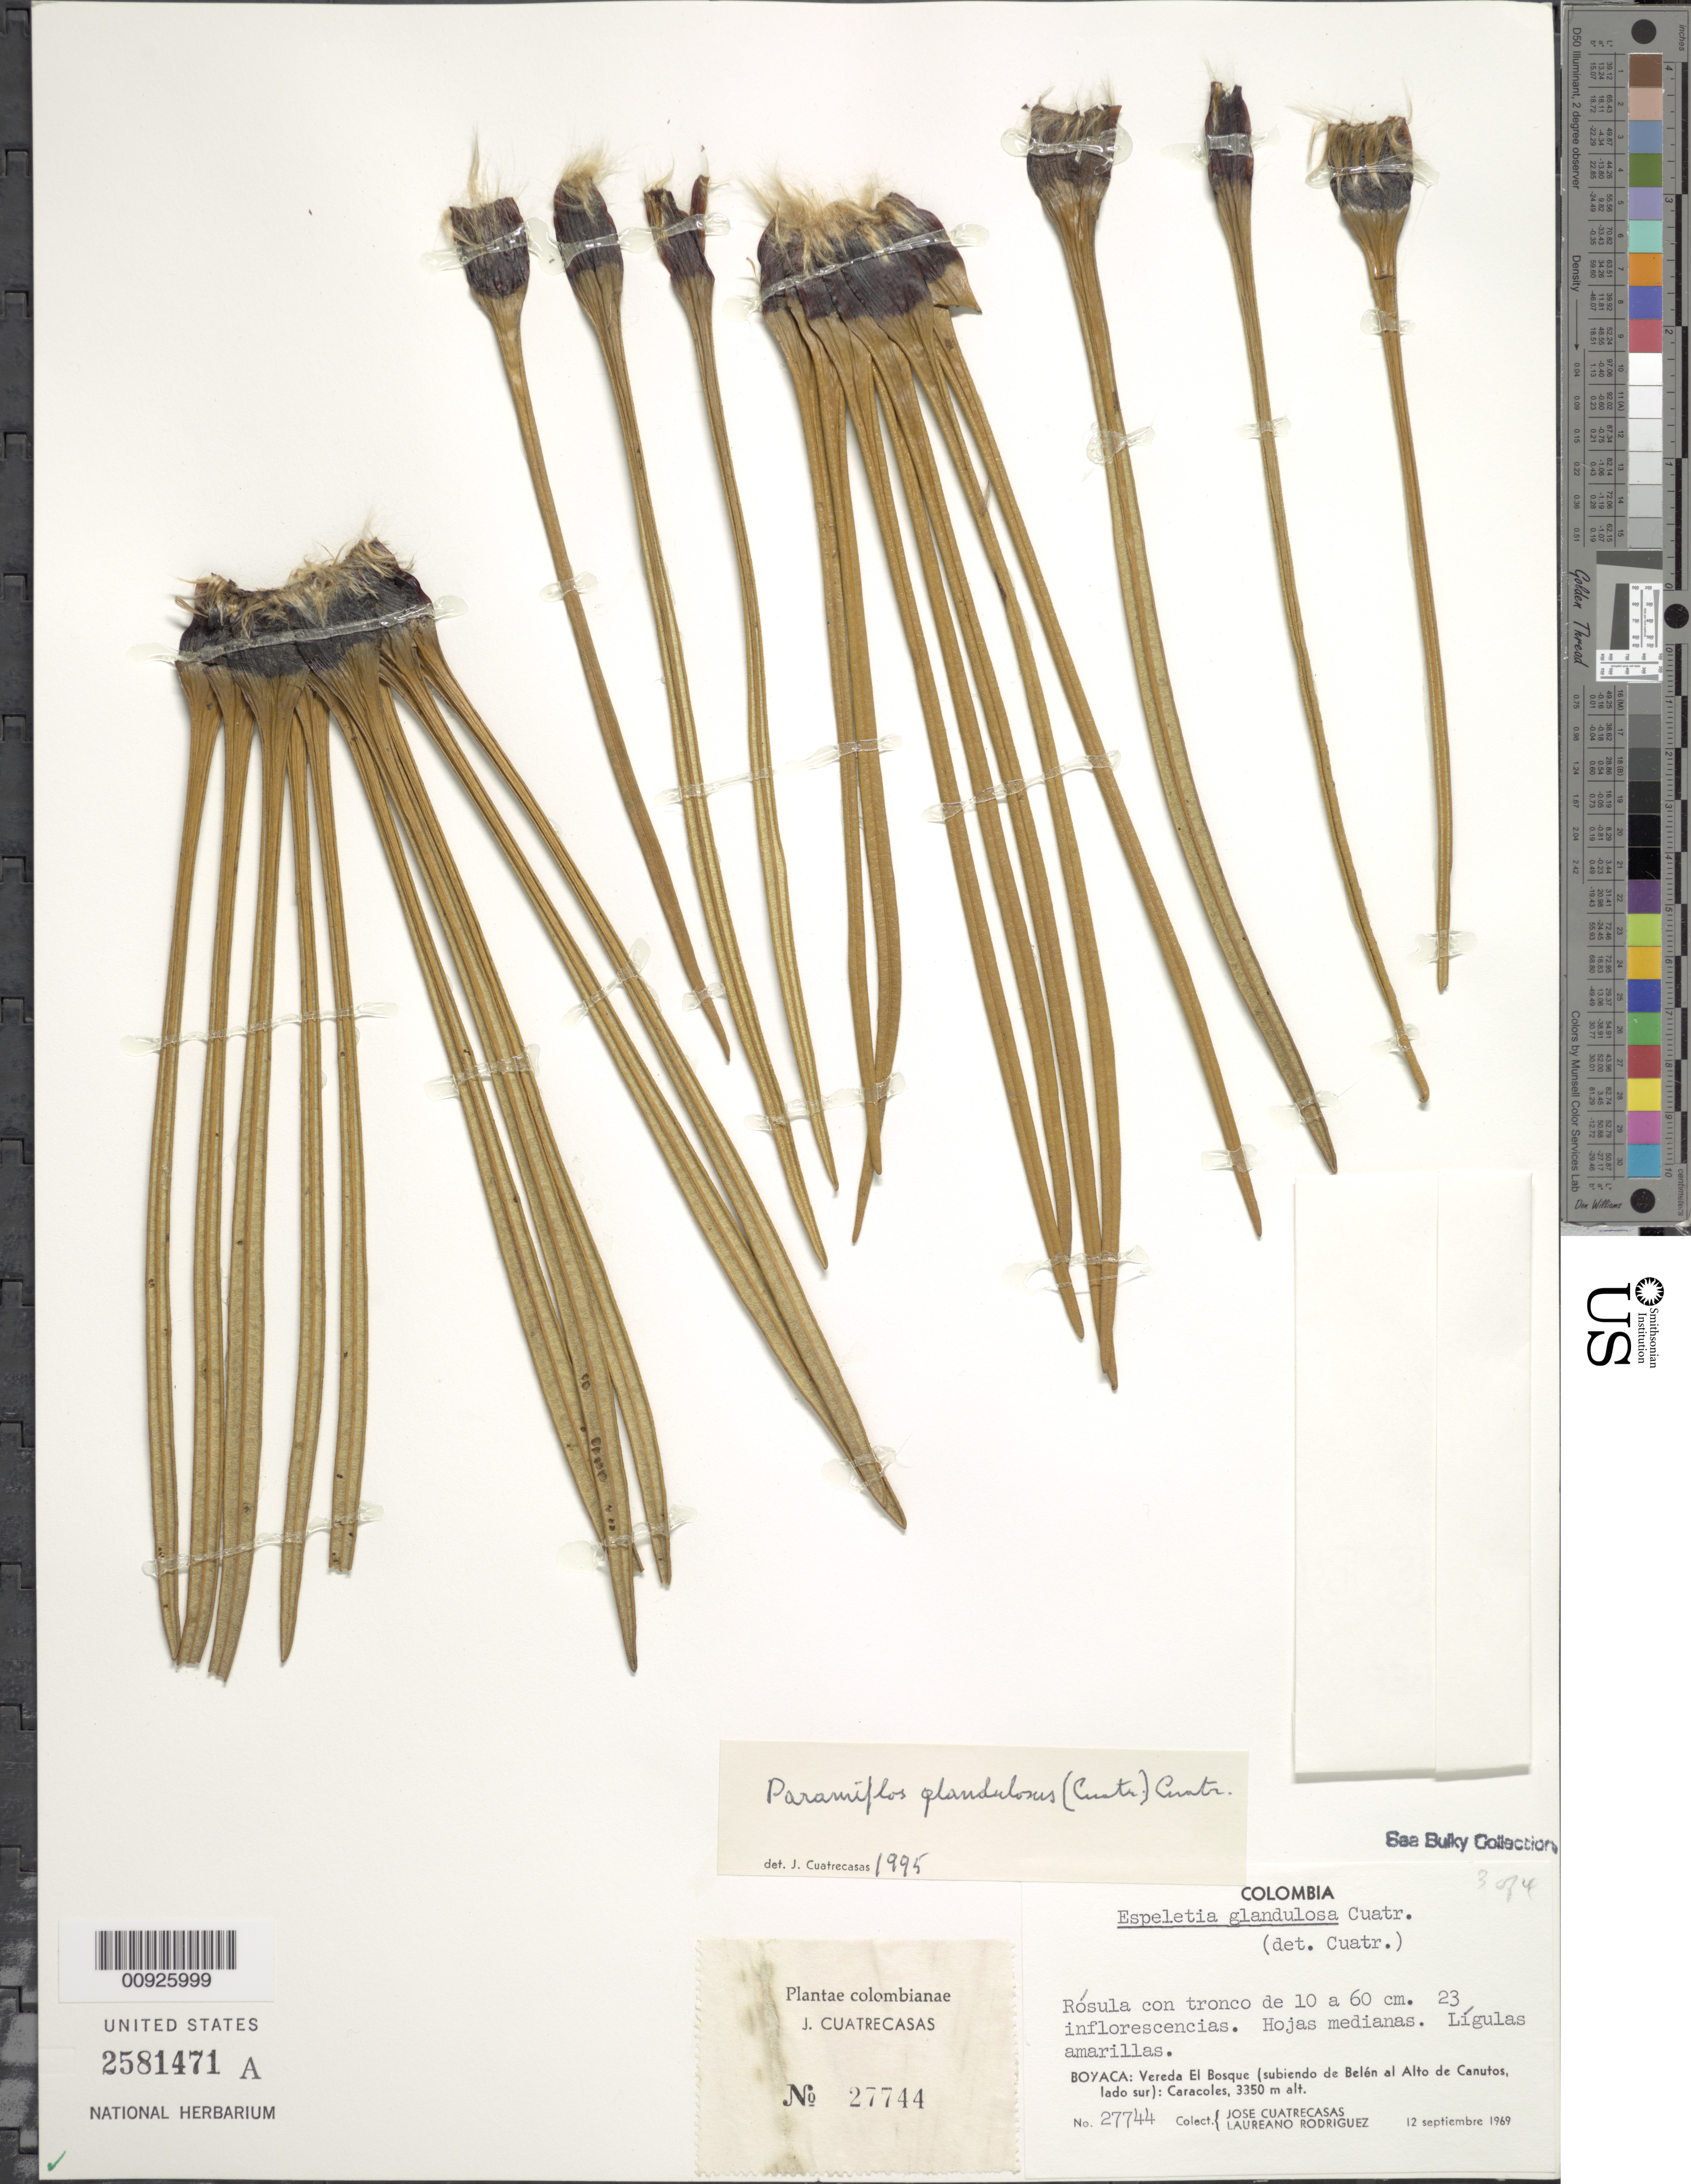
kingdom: Plantae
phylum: Tracheophyta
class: Magnoliopsida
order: Asterales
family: Asteraceae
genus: Paramiflos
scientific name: Paramiflos glandulosus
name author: (Cuatrec.) Cuatrec.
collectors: J. Cuatrecasas & L. Rodriguez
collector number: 27744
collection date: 1969-09-12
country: Colombia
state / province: Boyacá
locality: Vereda El Bosque, subiendo de Belén al Alto de Canutos, lado sur: Caracoles.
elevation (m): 3350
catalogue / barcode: US 2581471A